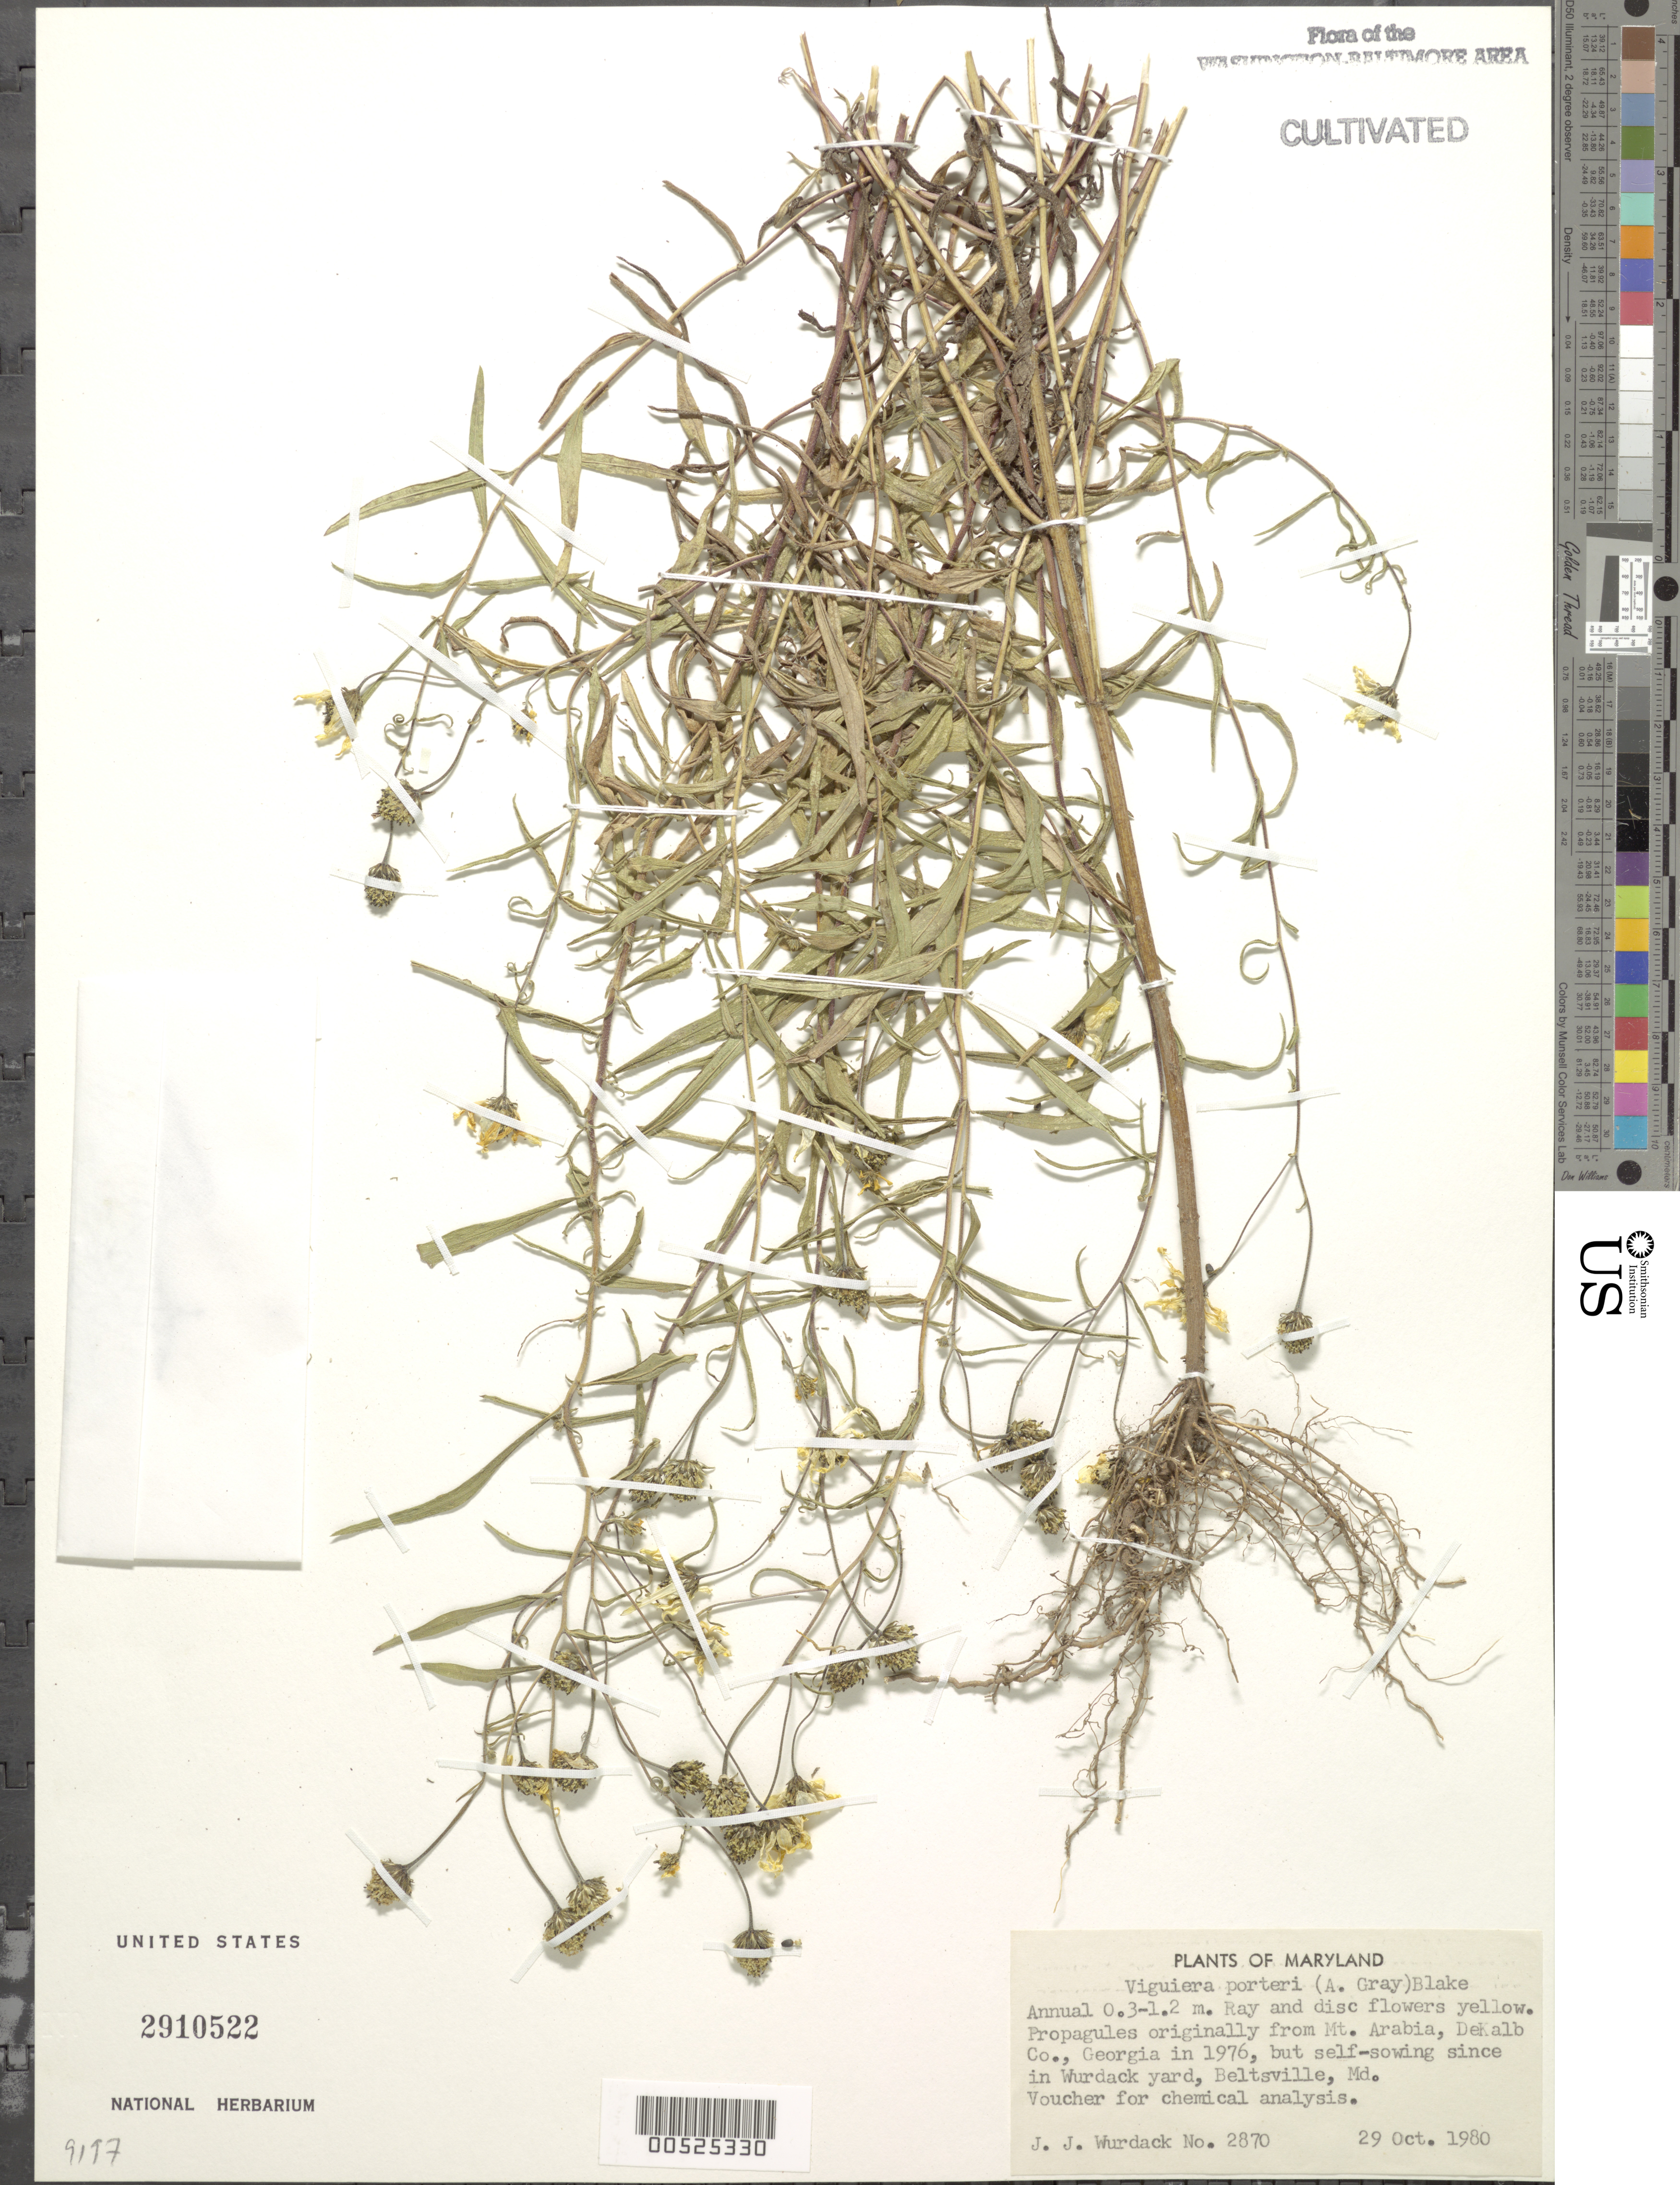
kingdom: Plantae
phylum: Tracheophyta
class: Magnoliopsida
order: Asterales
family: Asteraceae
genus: Viguiera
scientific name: Viguiera porteri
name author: (A. Gray) S.F. Blake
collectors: J. J. Wurdack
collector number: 2870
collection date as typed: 29 Oct 1980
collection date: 1980-10-29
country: United States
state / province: Maryland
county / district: Prince George's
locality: Beltsville, Wurdack Yard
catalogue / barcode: US 2910522